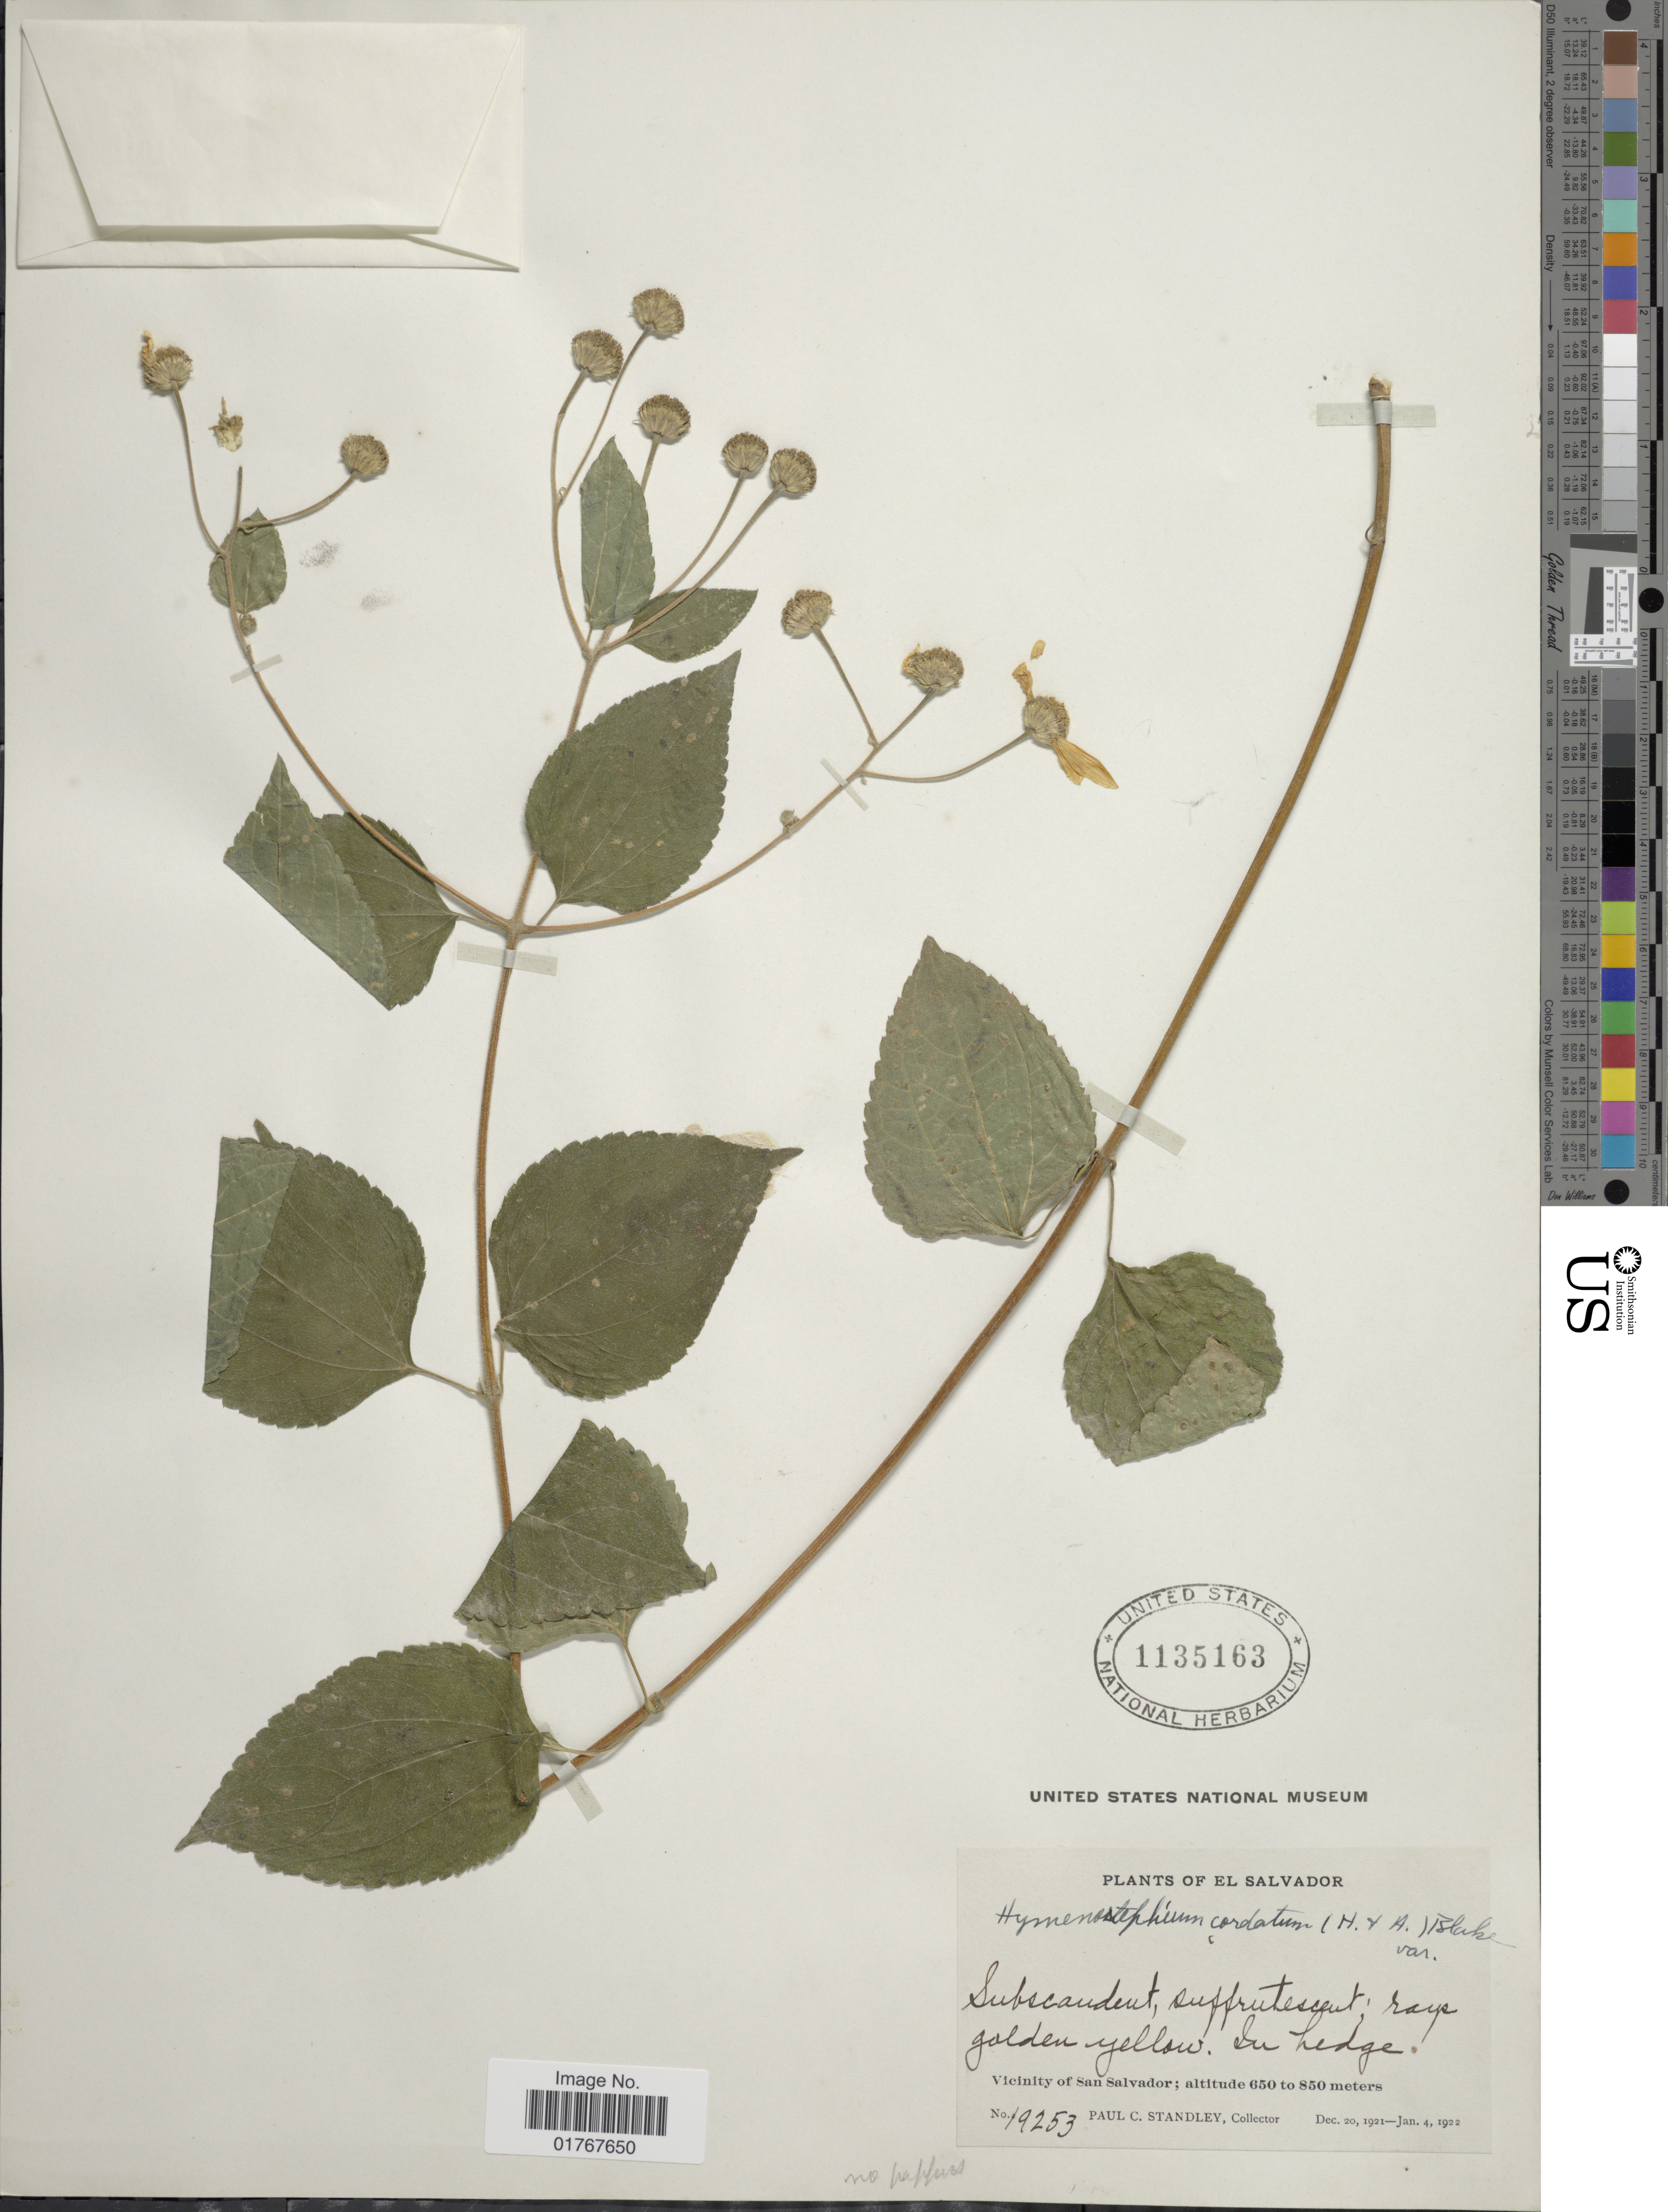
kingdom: Plantae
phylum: Tracheophyta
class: Magnoliopsida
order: Asterales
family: Asteraceae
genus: Viguiera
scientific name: Viguiera cordata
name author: (Hook. & Arn.) D'Arcy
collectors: P. C. Standley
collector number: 19253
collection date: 1921-12-20/1922-01-04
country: El Salvador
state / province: San Salvador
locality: In hedge, Vicinity of San Salvador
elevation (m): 650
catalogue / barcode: US 1135163